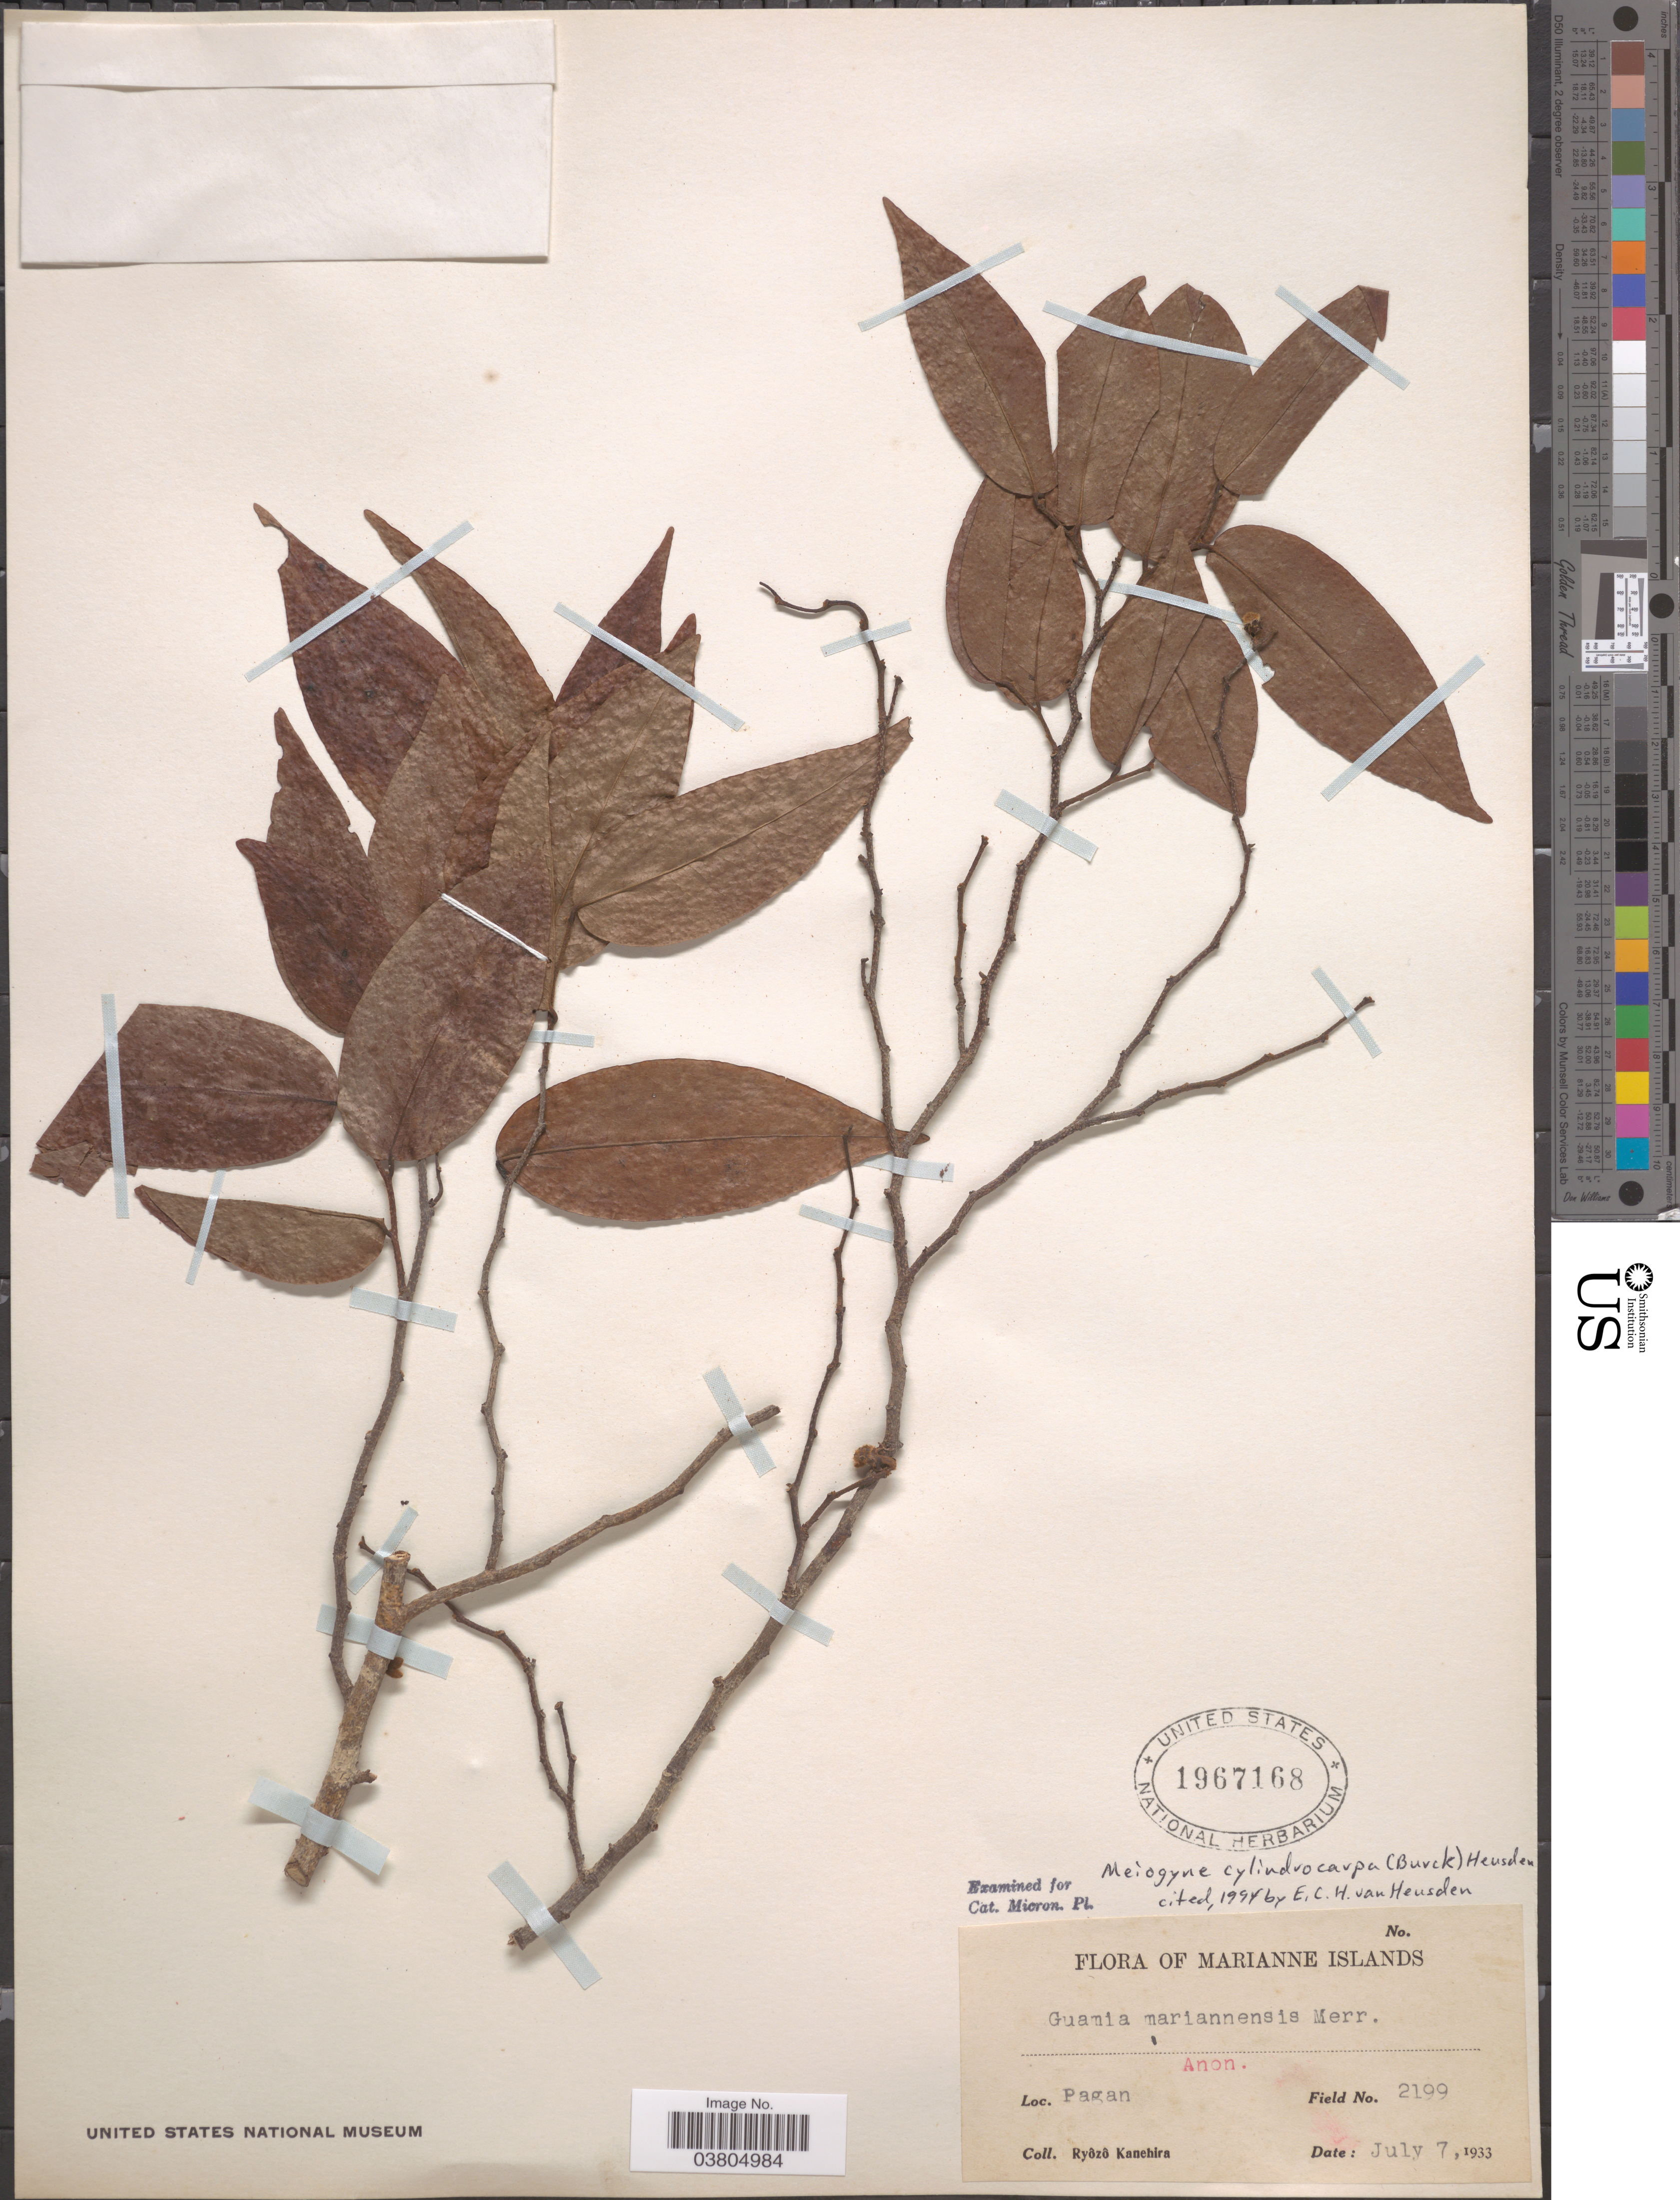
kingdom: Plantae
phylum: Tracheophyta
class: Magnoliopsida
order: Magnoliales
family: Annonaceae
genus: Meiogyne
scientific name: Meiogyne cylindrocarpa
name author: (Burck) Van Huesden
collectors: R. Kanehira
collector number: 2199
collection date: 1933-07-07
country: Northern Mariana Islands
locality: Marianne Islands. Pagan.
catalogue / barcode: US 1967168